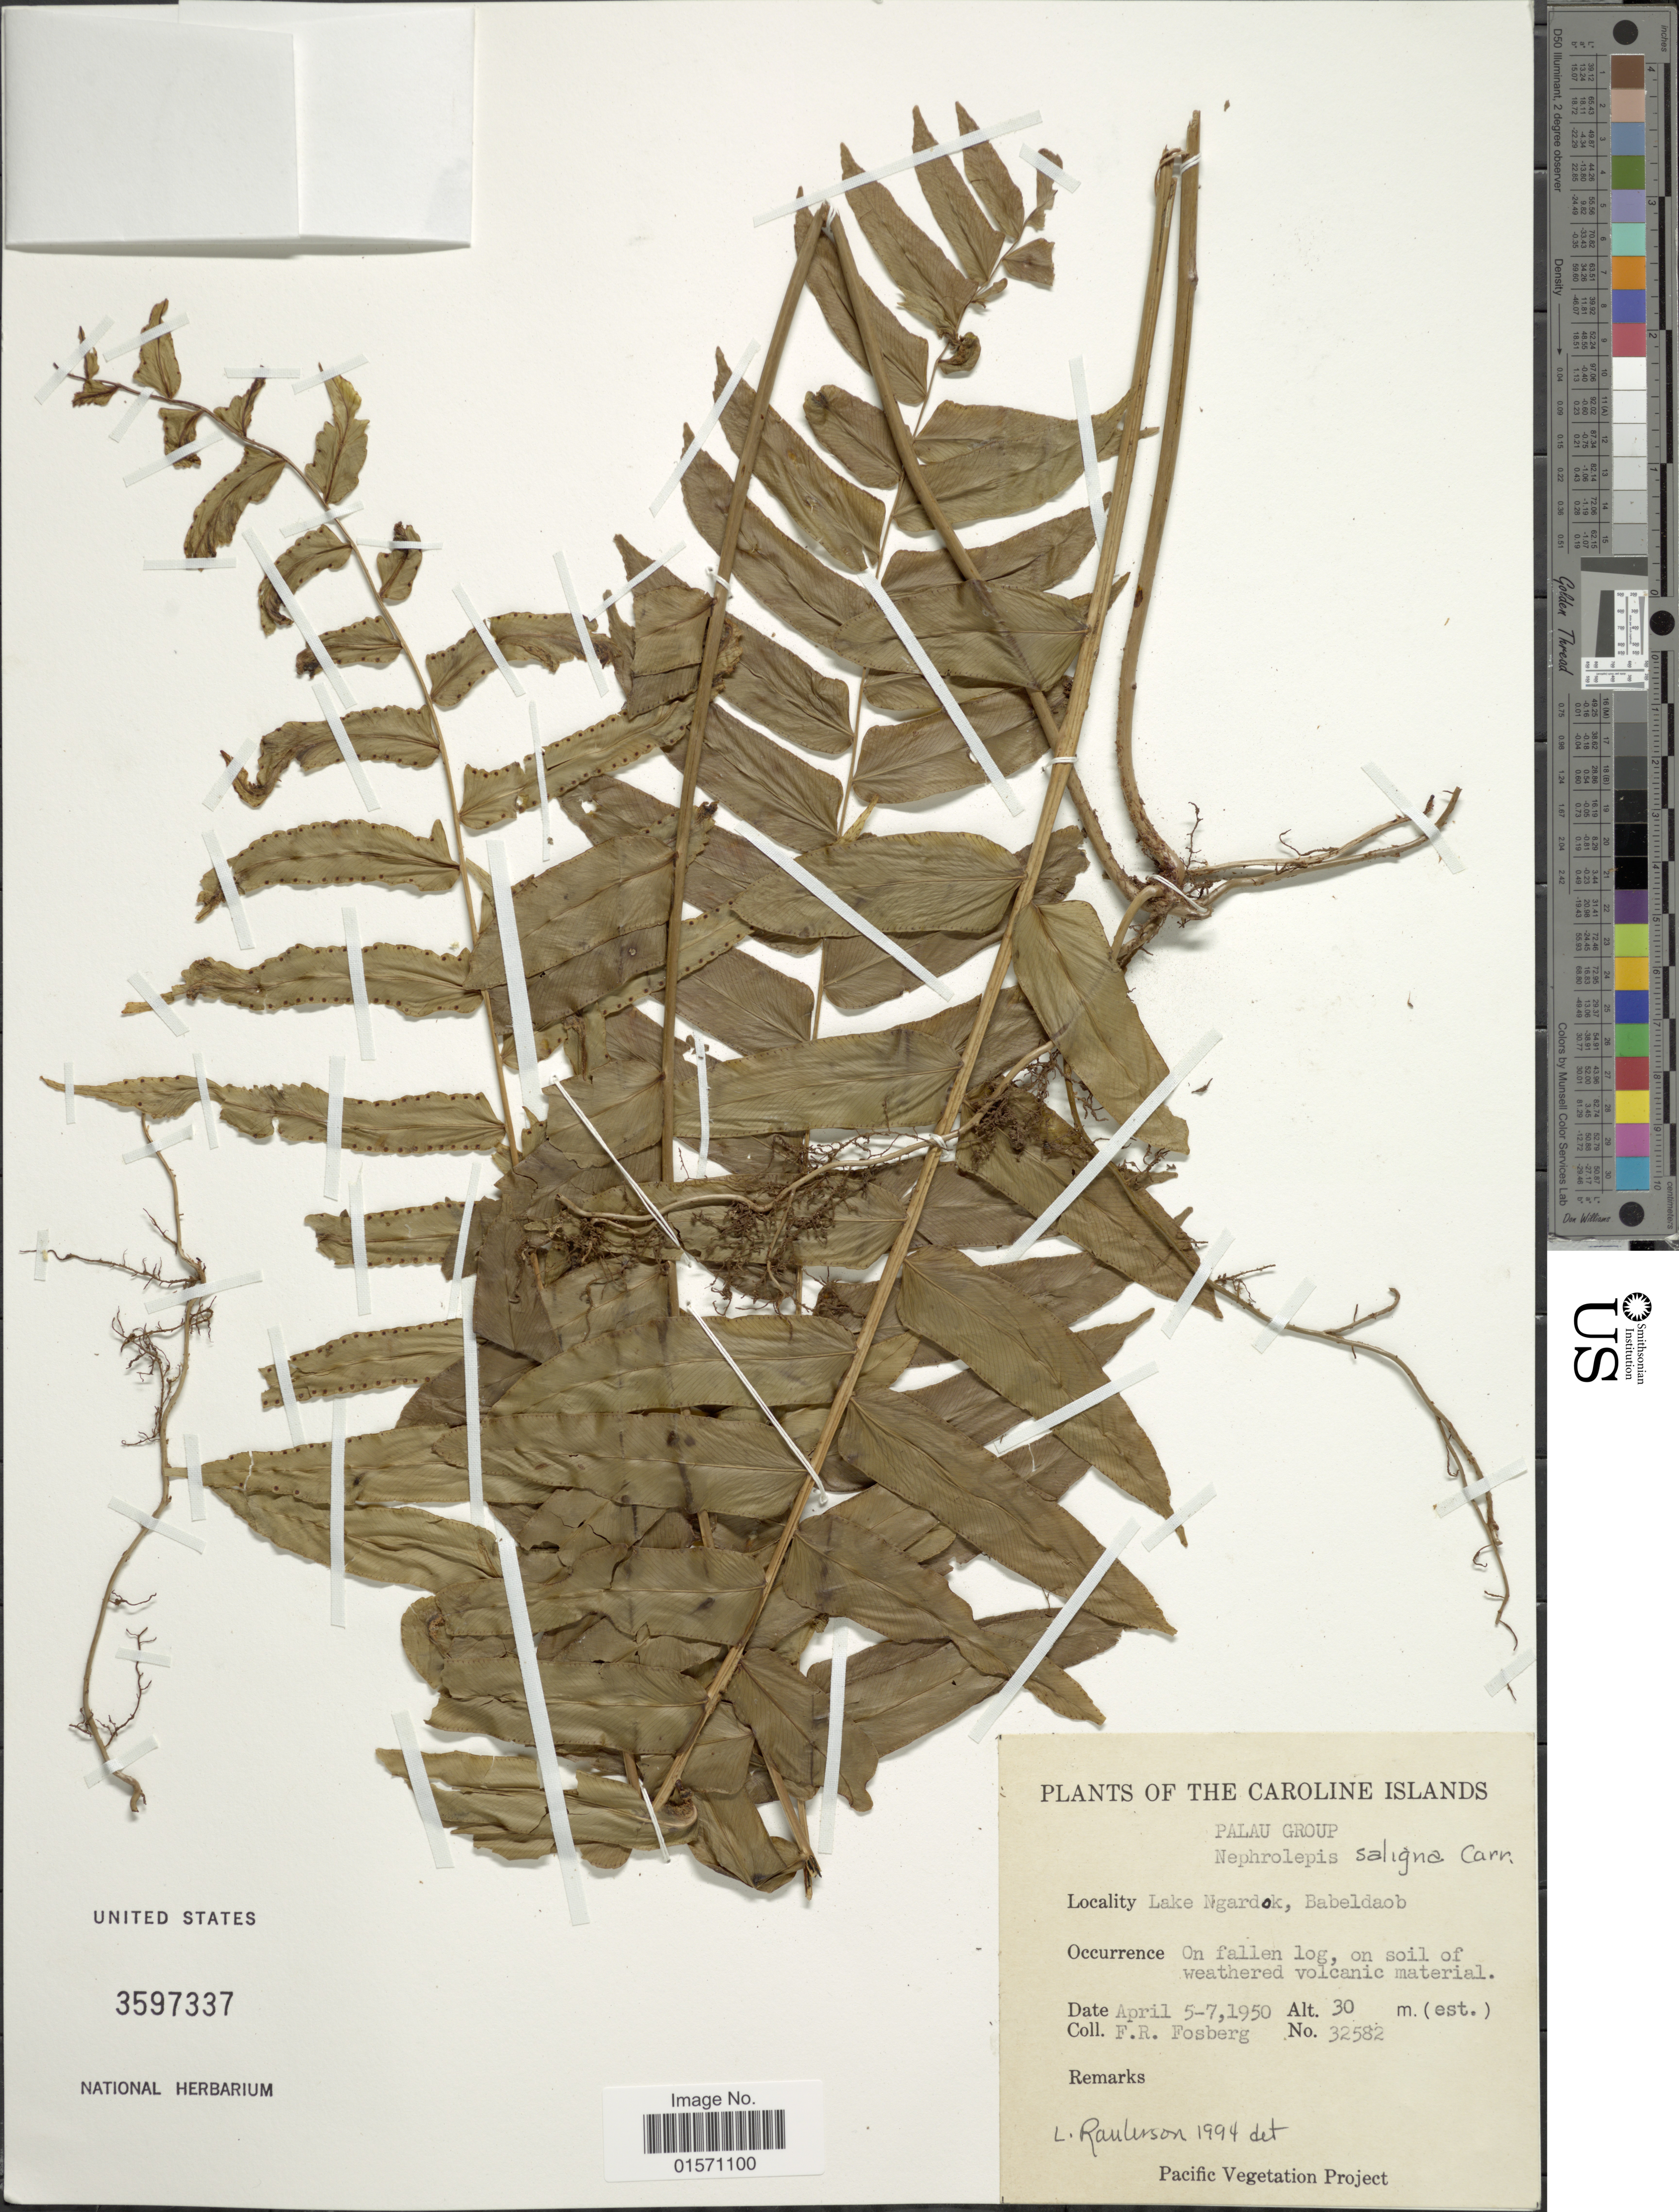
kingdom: Plantae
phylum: Tracheophyta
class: Polypodiopsida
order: Polypodiales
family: Nephrolepidaceae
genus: Nephrolepis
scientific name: Nephrolepis saligna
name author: Cav.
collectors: F. R. Fosberg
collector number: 32582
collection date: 1950-04-05/1950-04-07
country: Palau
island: Babeldaob [Babelthuap]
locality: Lake Ngardok, Babeldaob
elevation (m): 30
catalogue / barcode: US 3597337